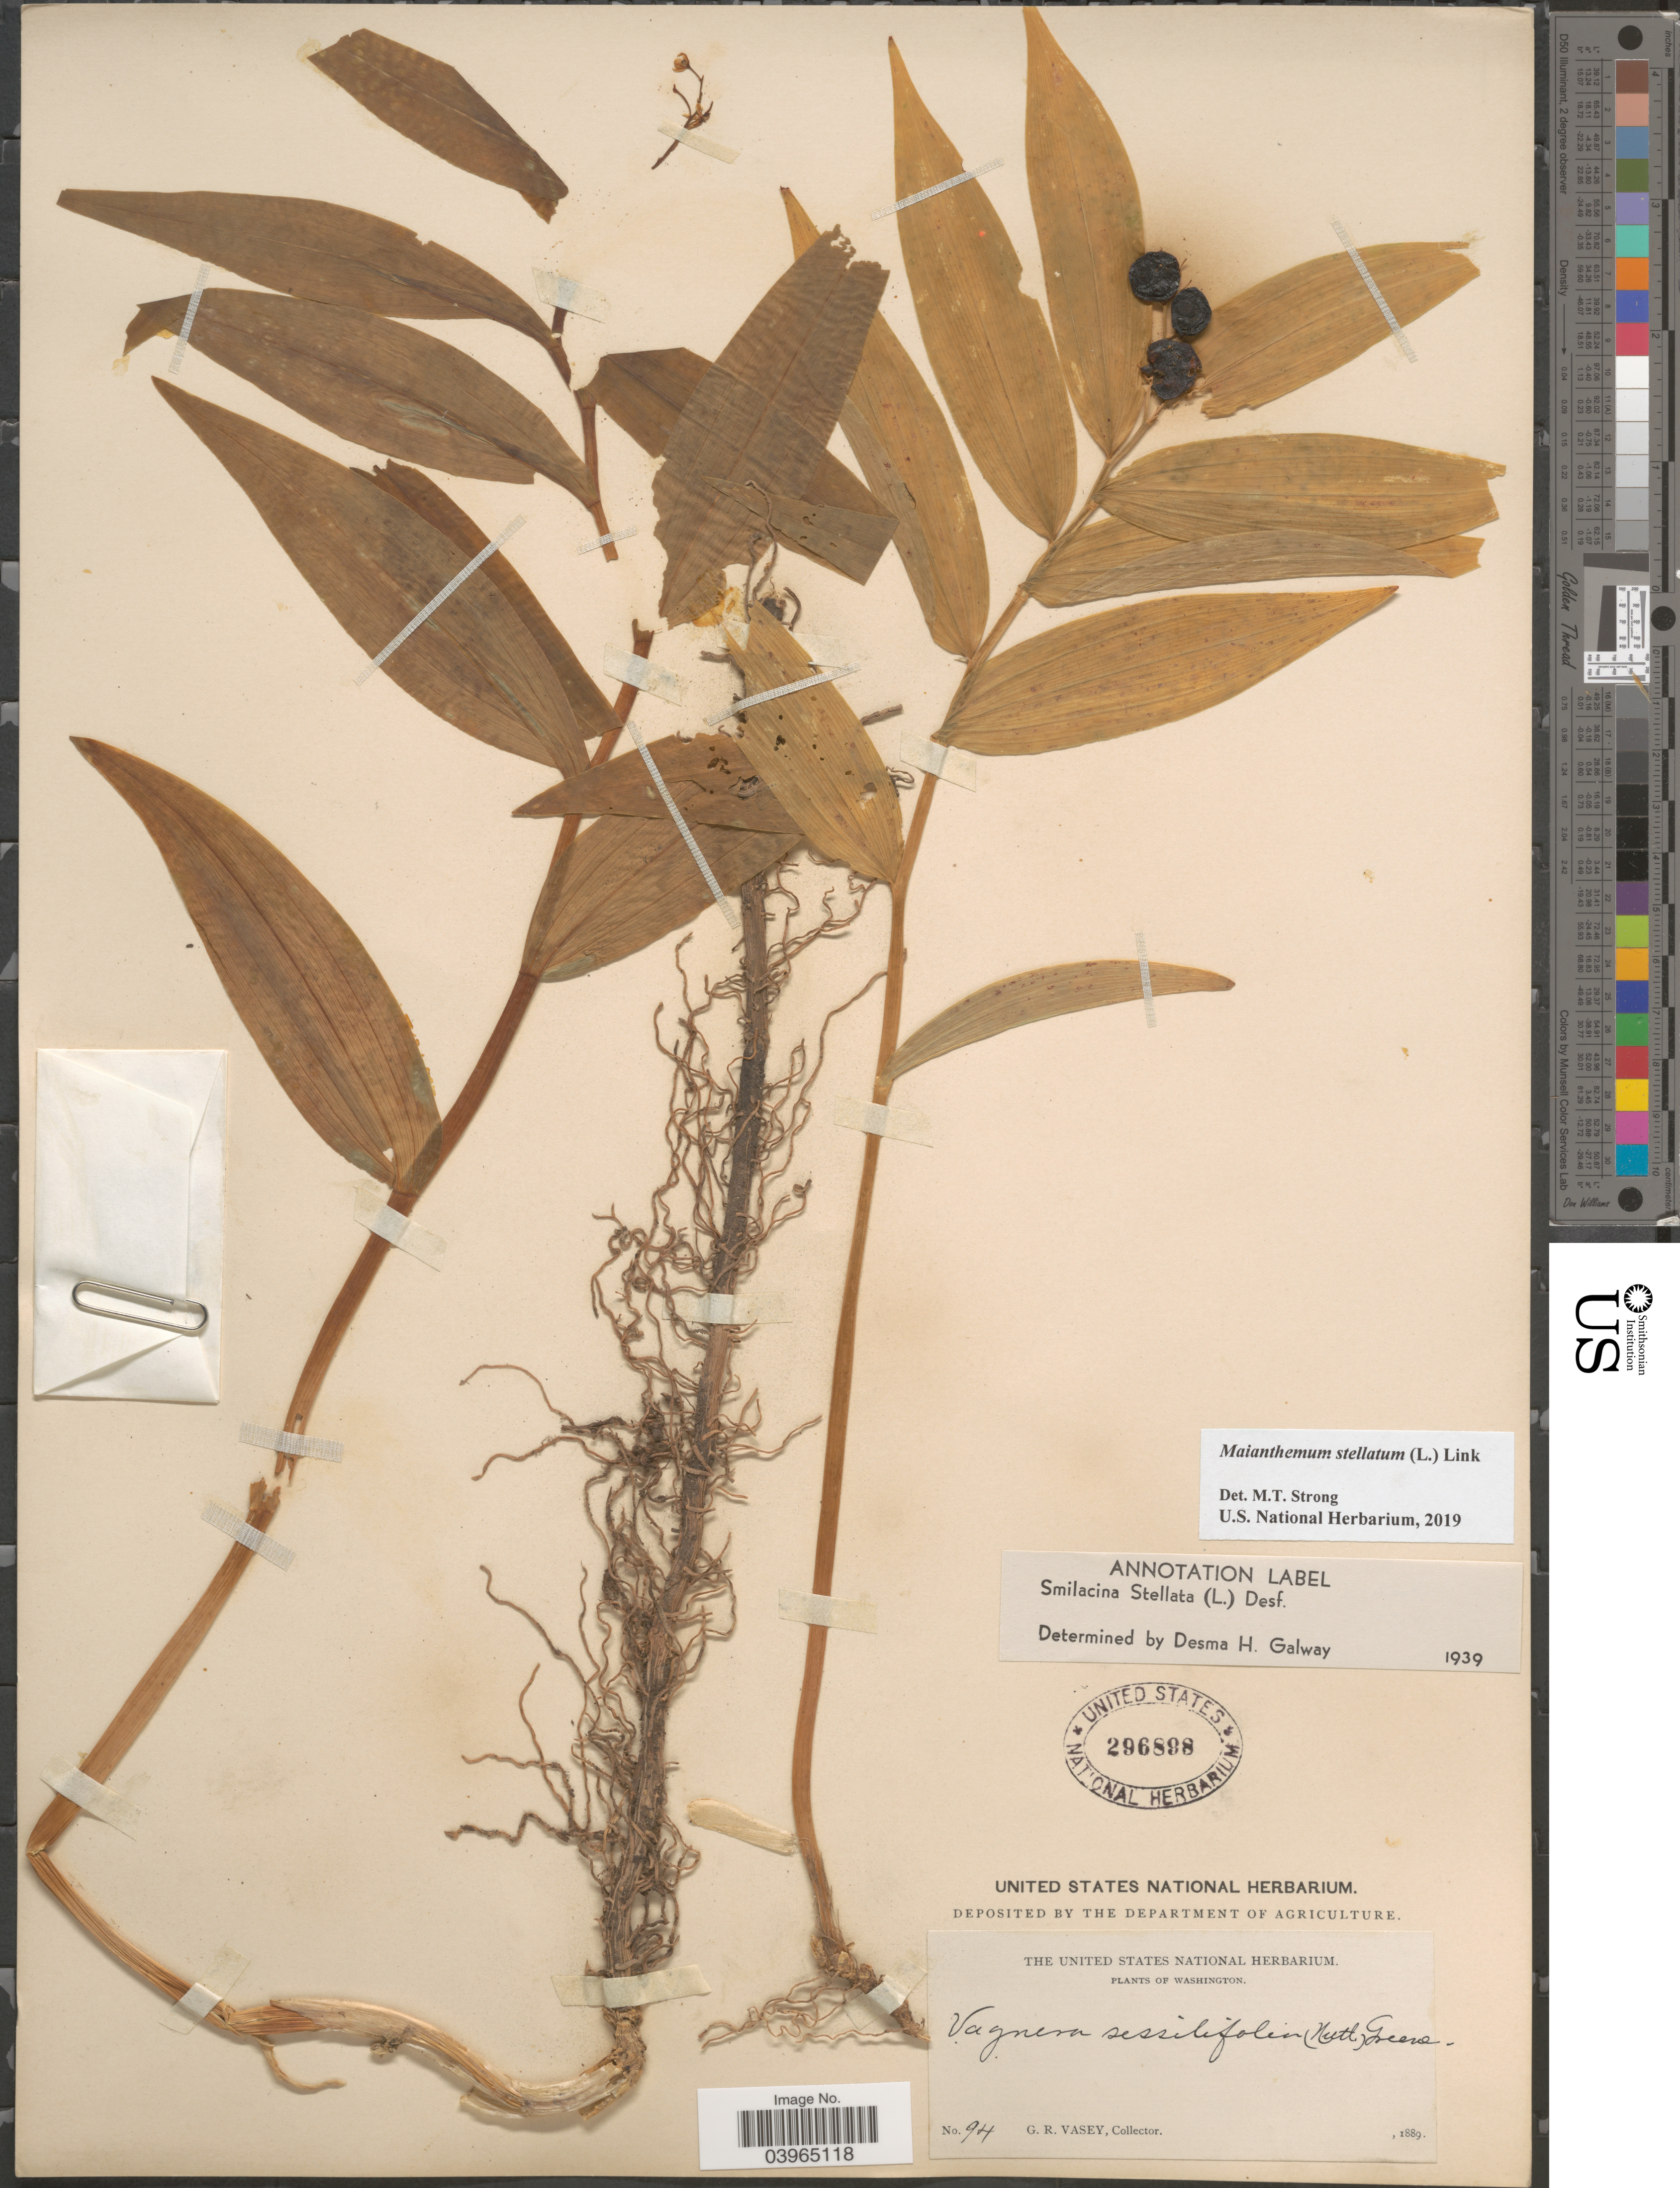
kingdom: Plantae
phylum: Tracheophyta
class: Liliopsida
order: Asparagales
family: Asparagaceae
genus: Maianthemum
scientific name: Maianthemum stellatum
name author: (L.) Link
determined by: Strong, Mark T., (BOT), Smithsonian Institution - National Museum of Natural History (UNITED STATES)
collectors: G. R. Vasey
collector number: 94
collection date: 1889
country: United States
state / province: Washington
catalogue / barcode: US 296898